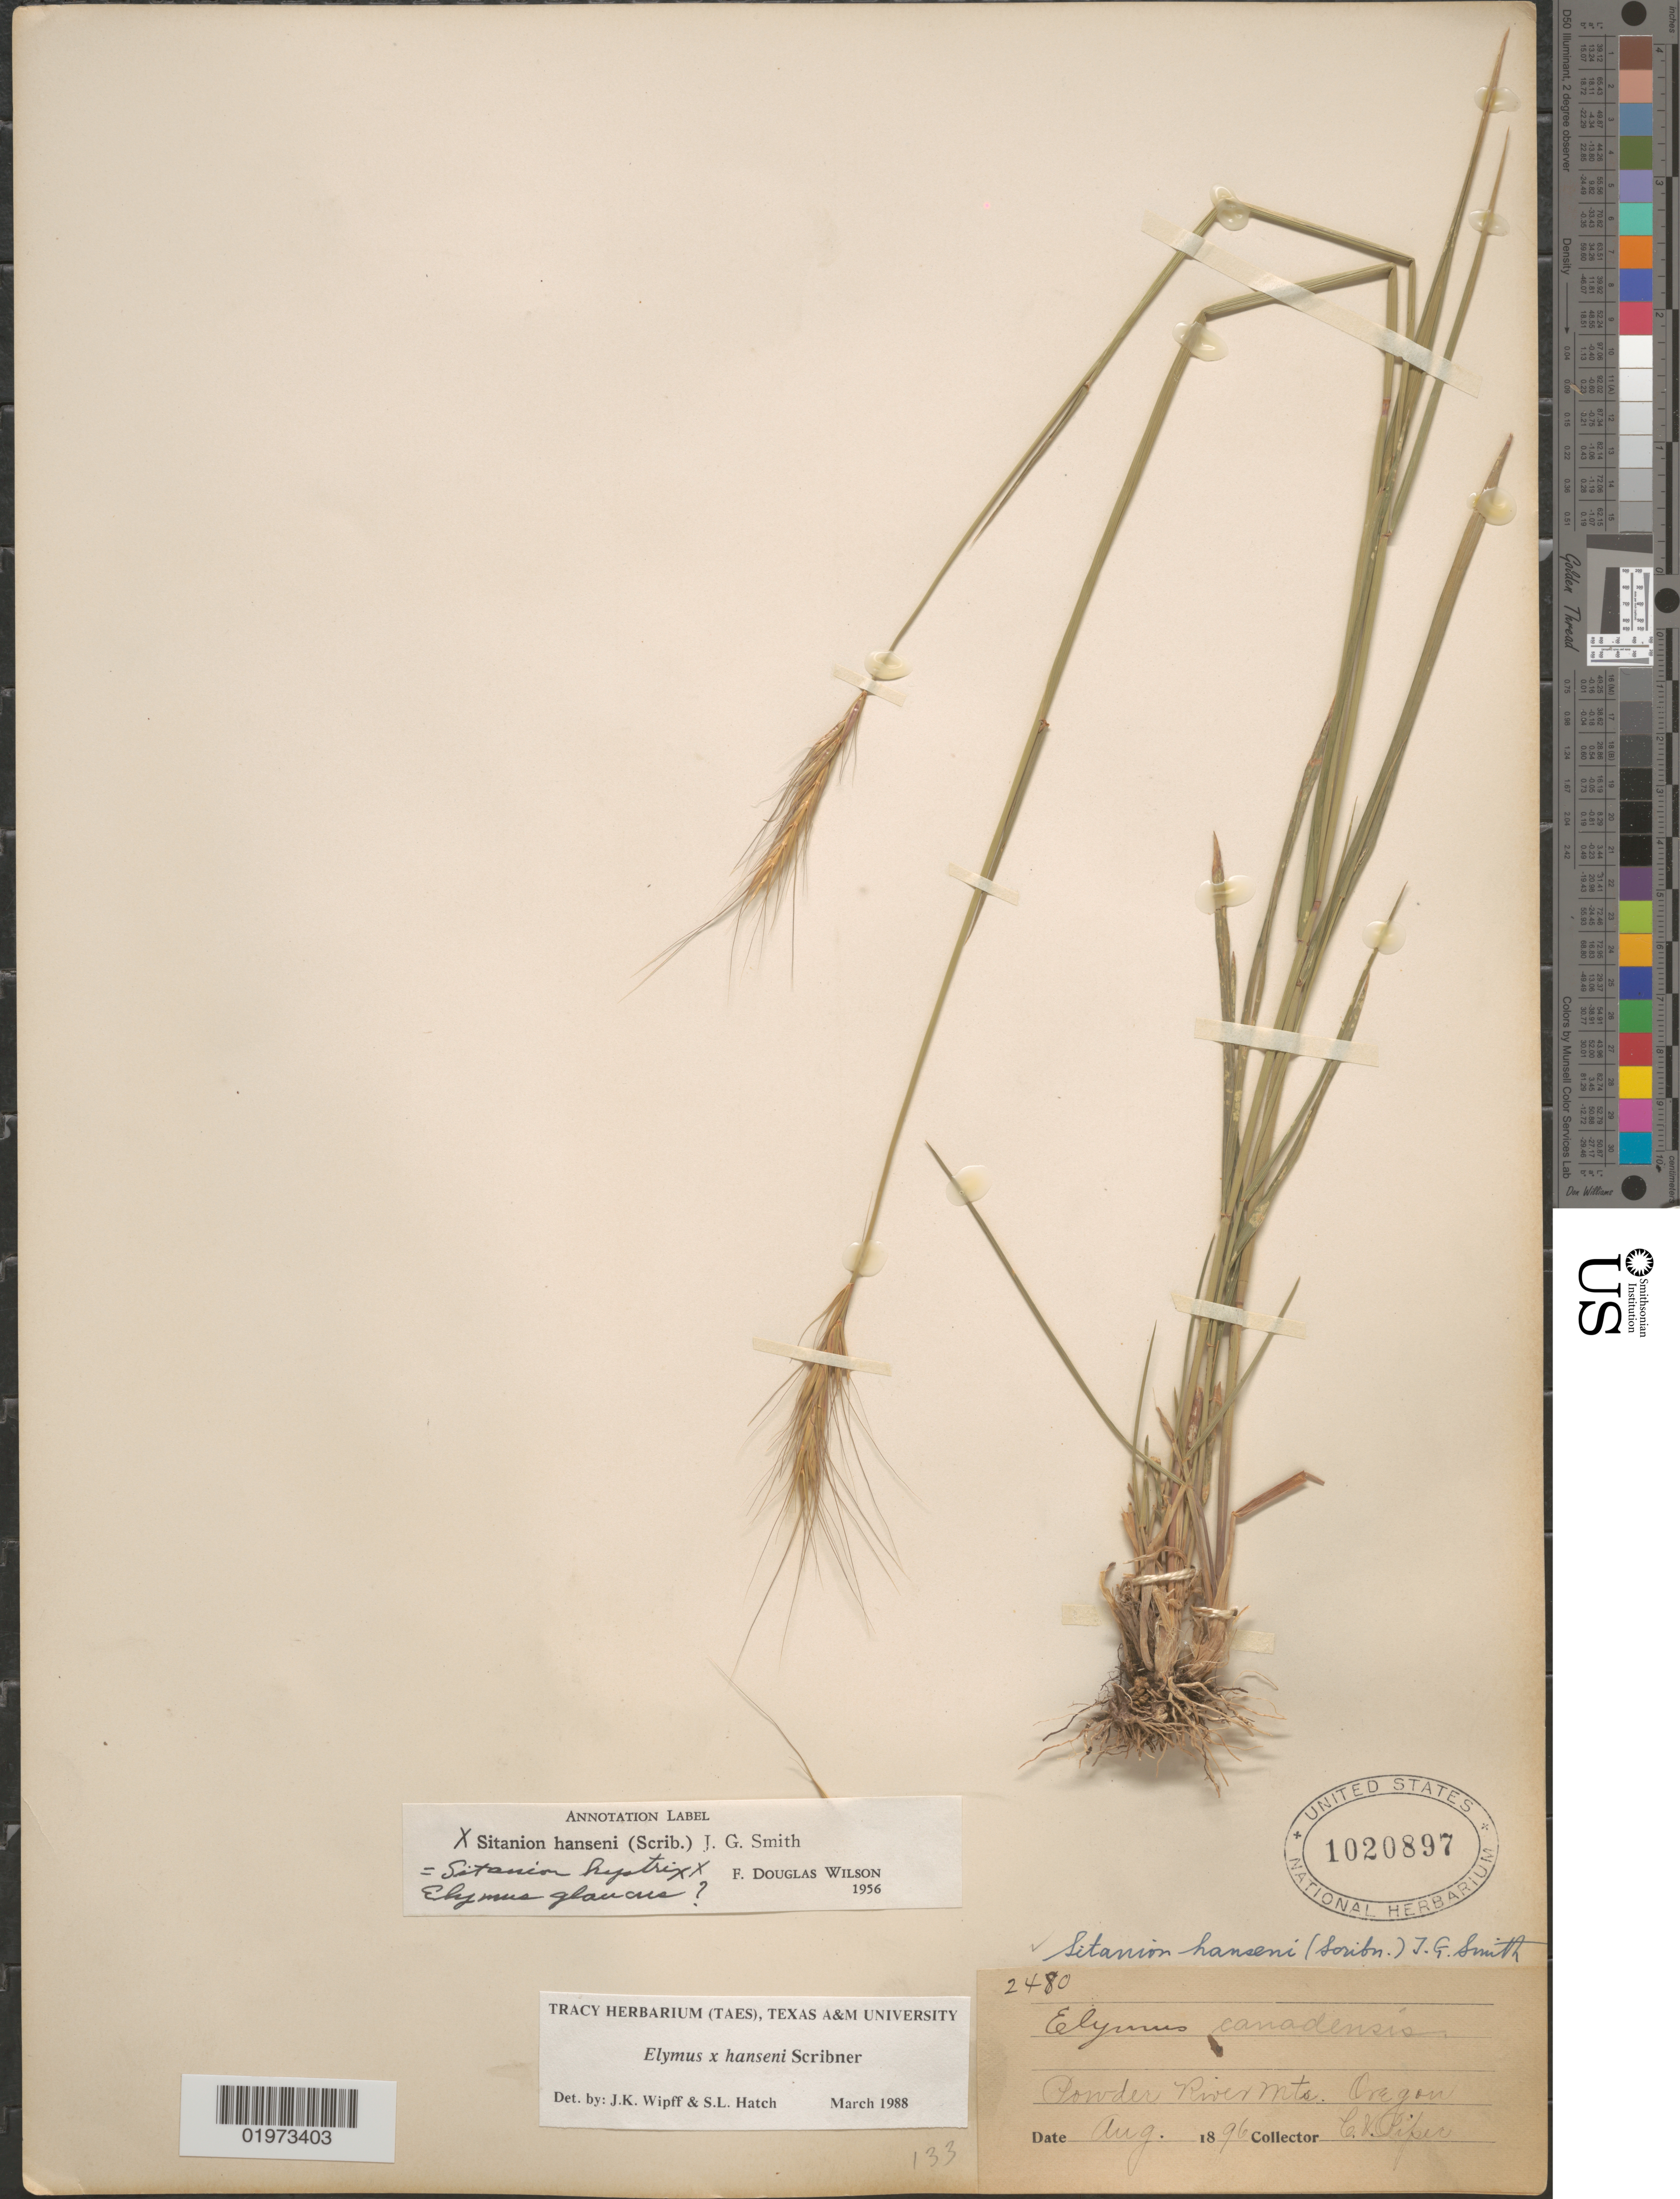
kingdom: Plantae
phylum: Tracheophyta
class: Liliopsida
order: Poales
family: Poaceae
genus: Elymus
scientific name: Elymus x hansenii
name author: Scribn.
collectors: C. V. Piper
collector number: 2480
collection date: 1896-08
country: United States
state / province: Oregon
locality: Powder River Mts.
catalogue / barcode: US 1020897